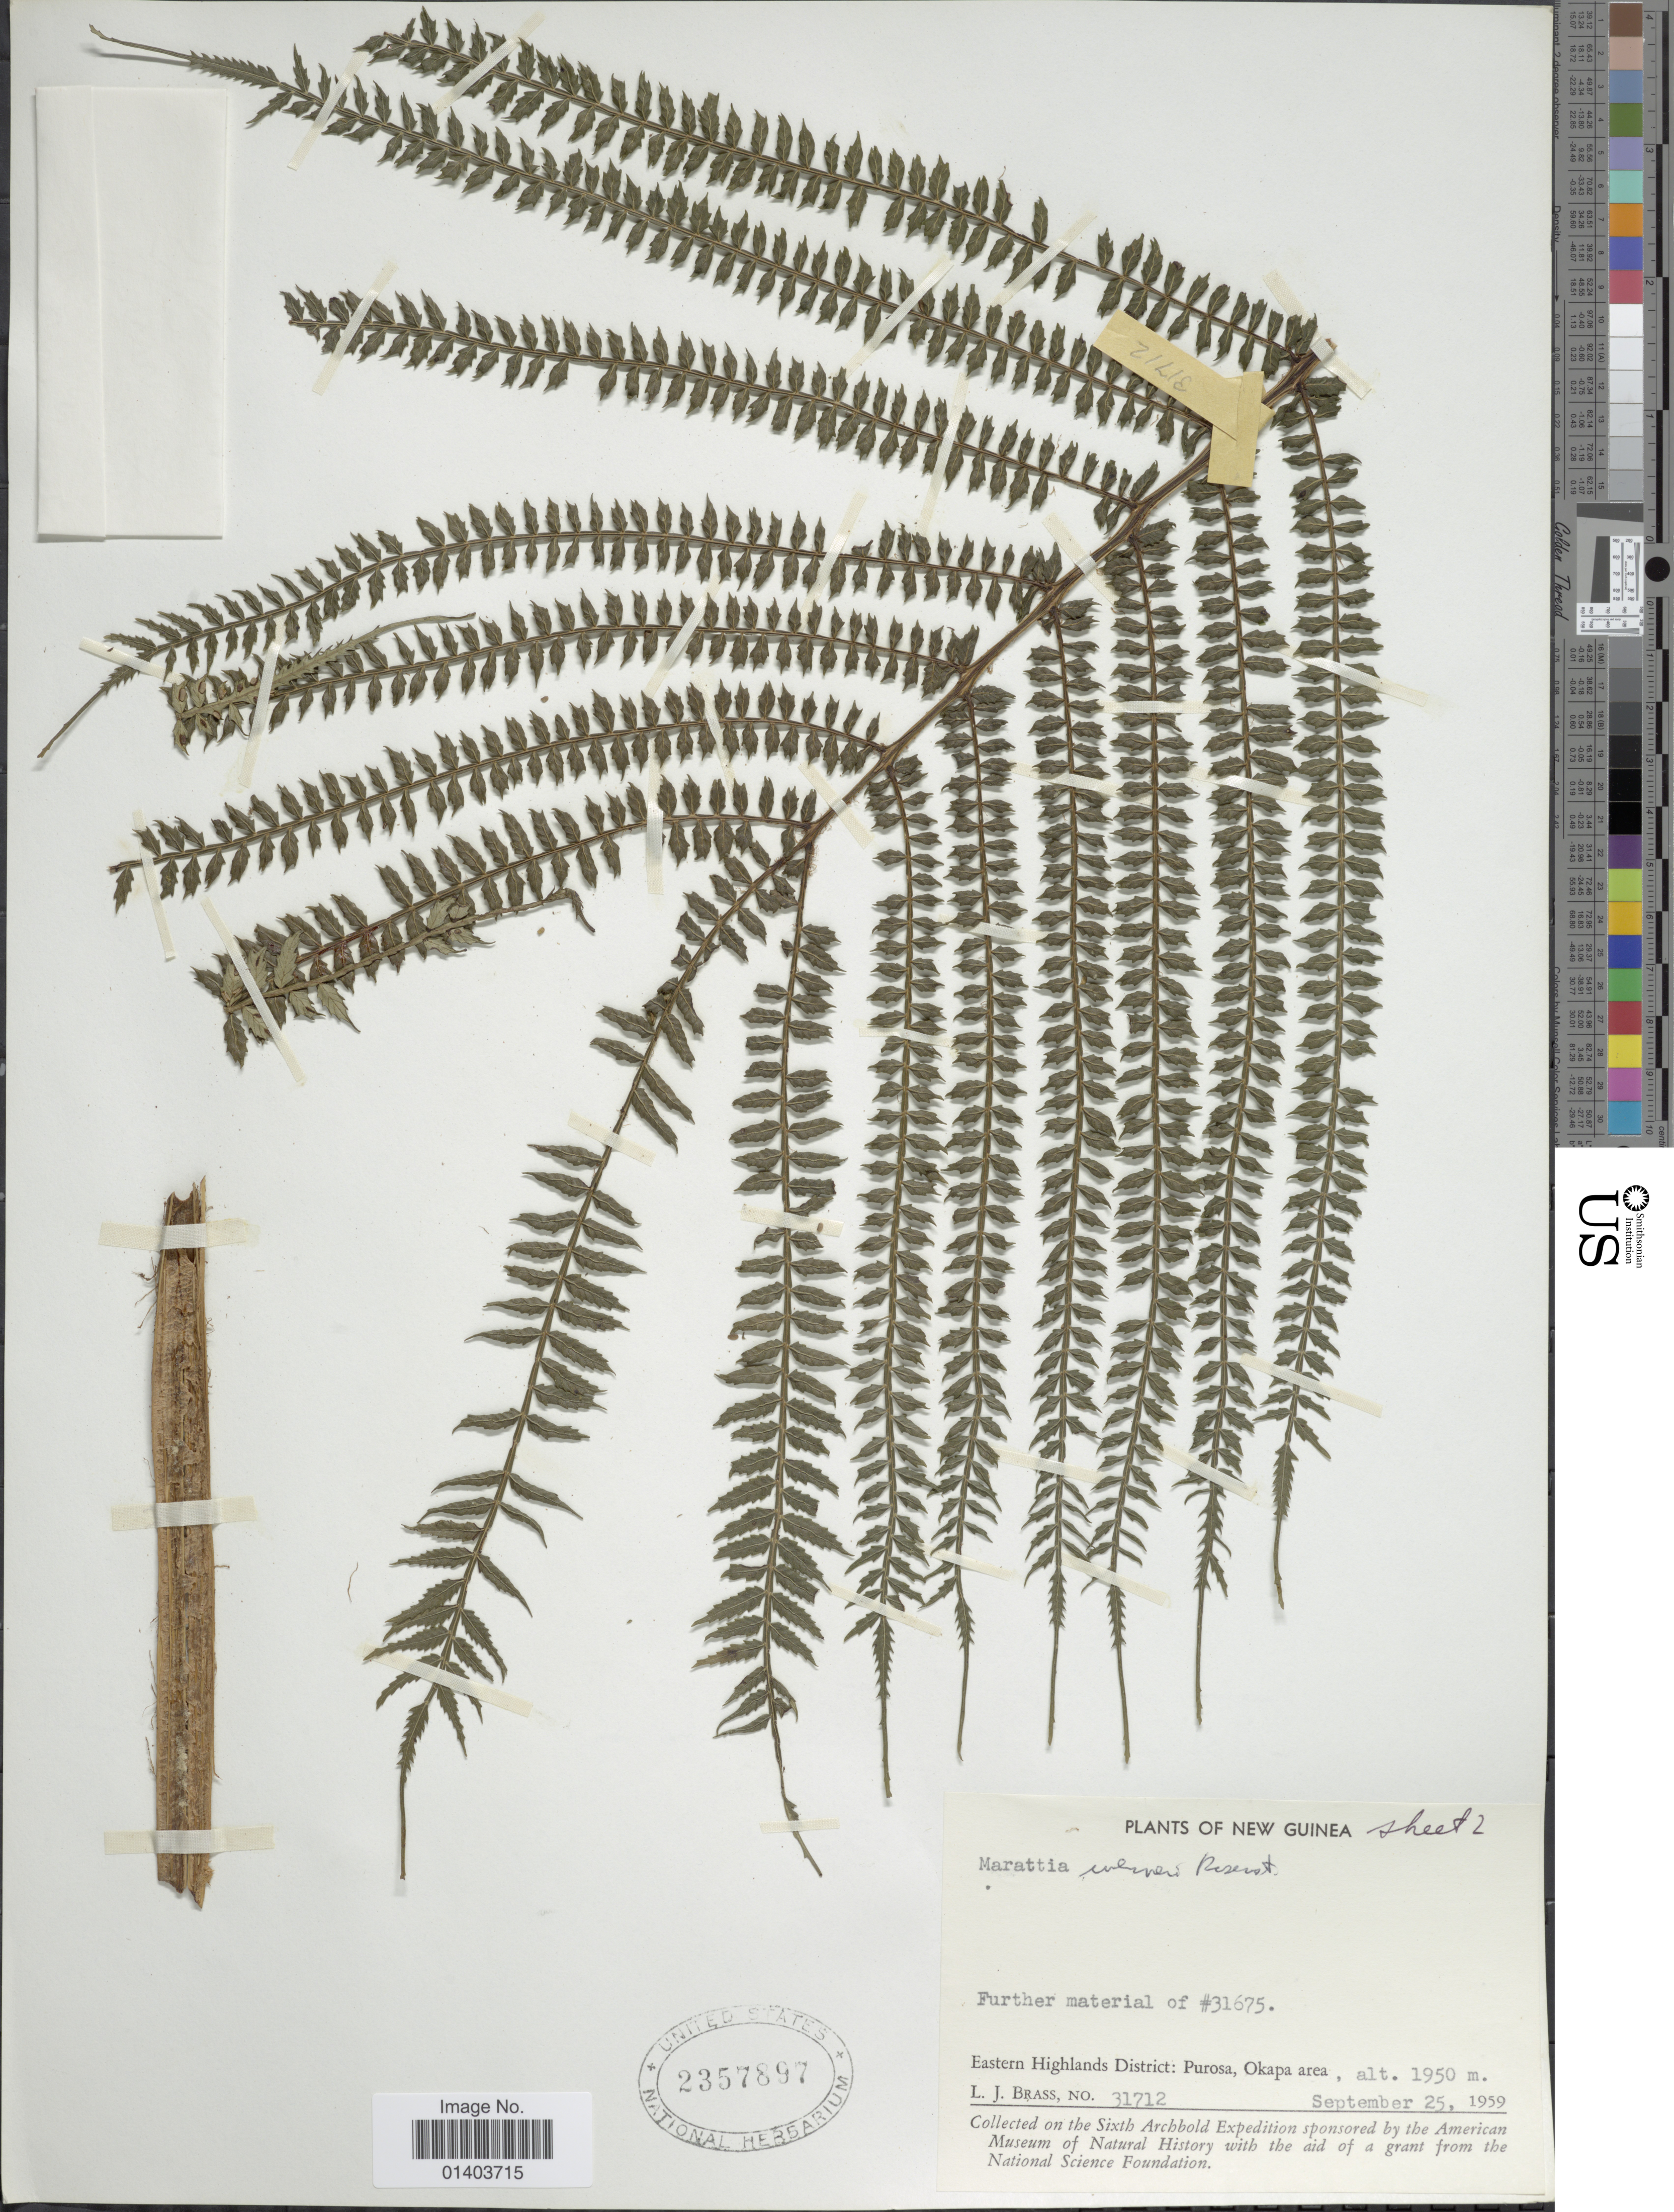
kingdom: Plantae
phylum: Tracheophyta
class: Polypodiopsida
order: Marattiales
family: Marattiaceae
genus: Ptisana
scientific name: Ptisana melanesica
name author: (Kuhn) Murdock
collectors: L. J. Brass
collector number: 31712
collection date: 1959-09-25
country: Papua New Guinea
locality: New Guinea, Eastern Highlands District: Purosa, Okapa area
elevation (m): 1950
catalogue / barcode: US 2357897